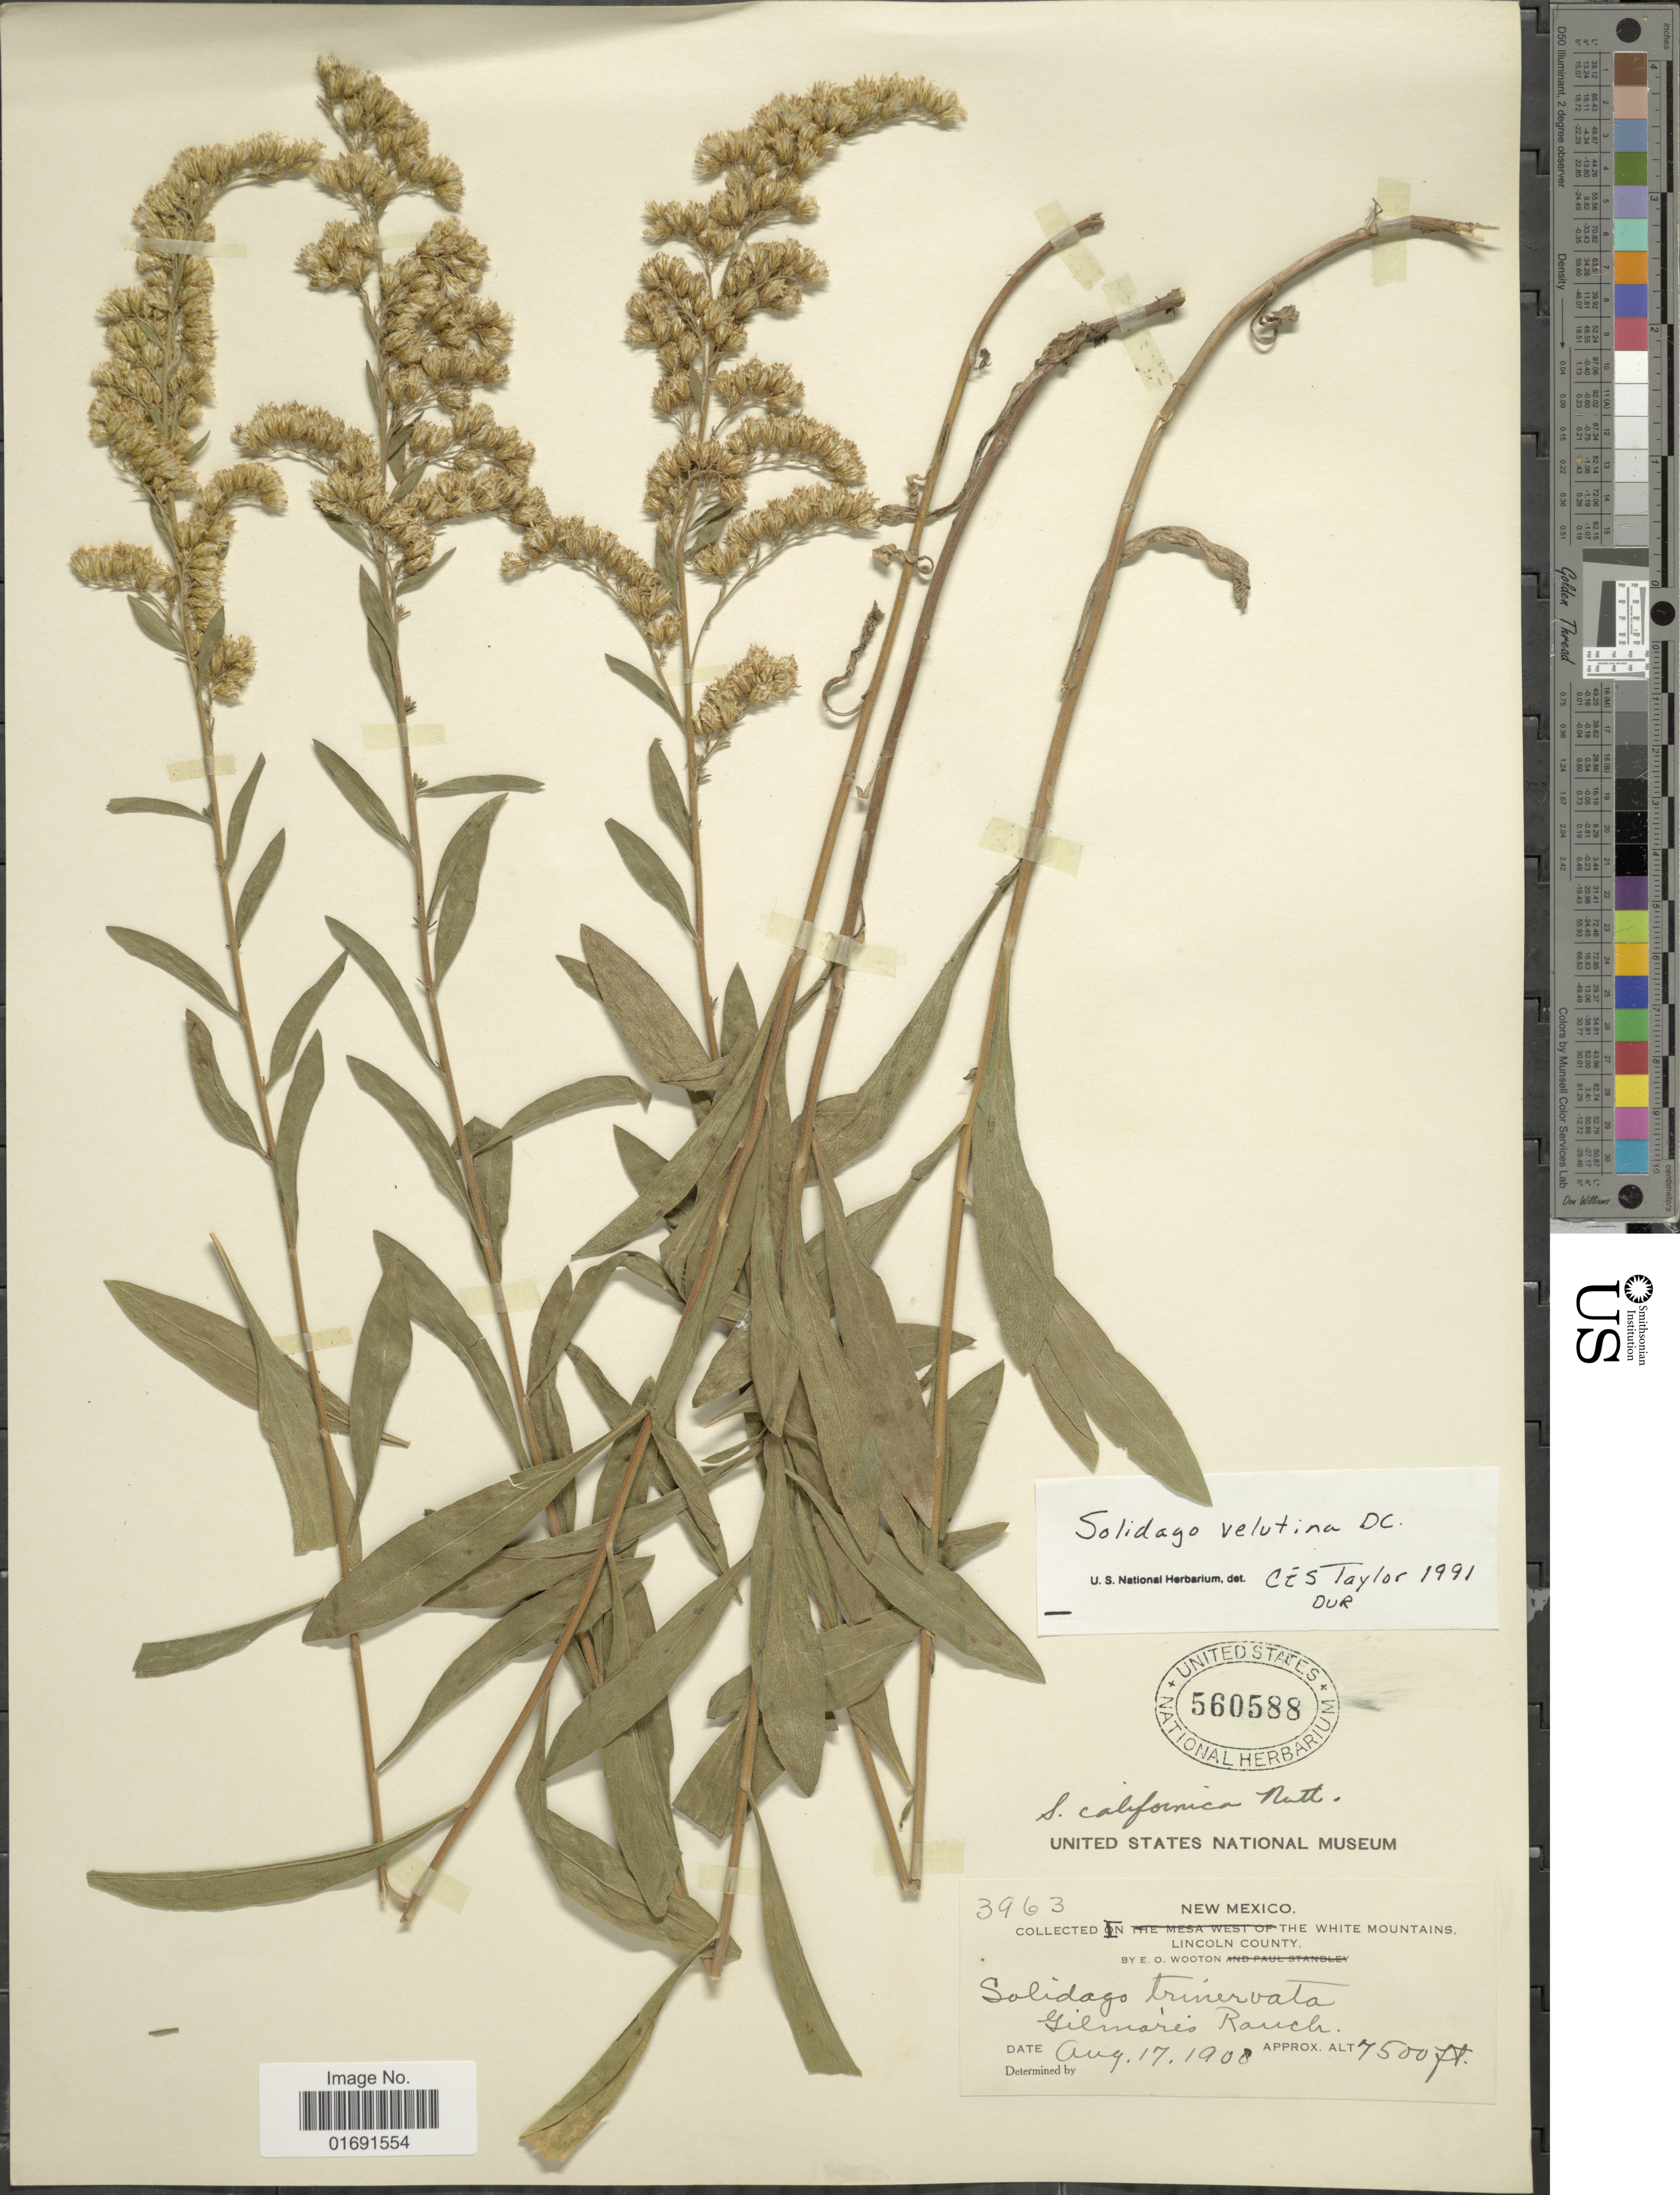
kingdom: Plantae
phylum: Tracheophyta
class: Magnoliopsida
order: Asterales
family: Asteraceae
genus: Solidago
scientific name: Solidago velutina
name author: DC.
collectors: E. O. Wooton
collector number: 3963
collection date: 1908-08-17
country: United States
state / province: New Mexico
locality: White Mountains, Lincoln County, Gilmaris Ranch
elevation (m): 2286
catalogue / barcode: US 560588